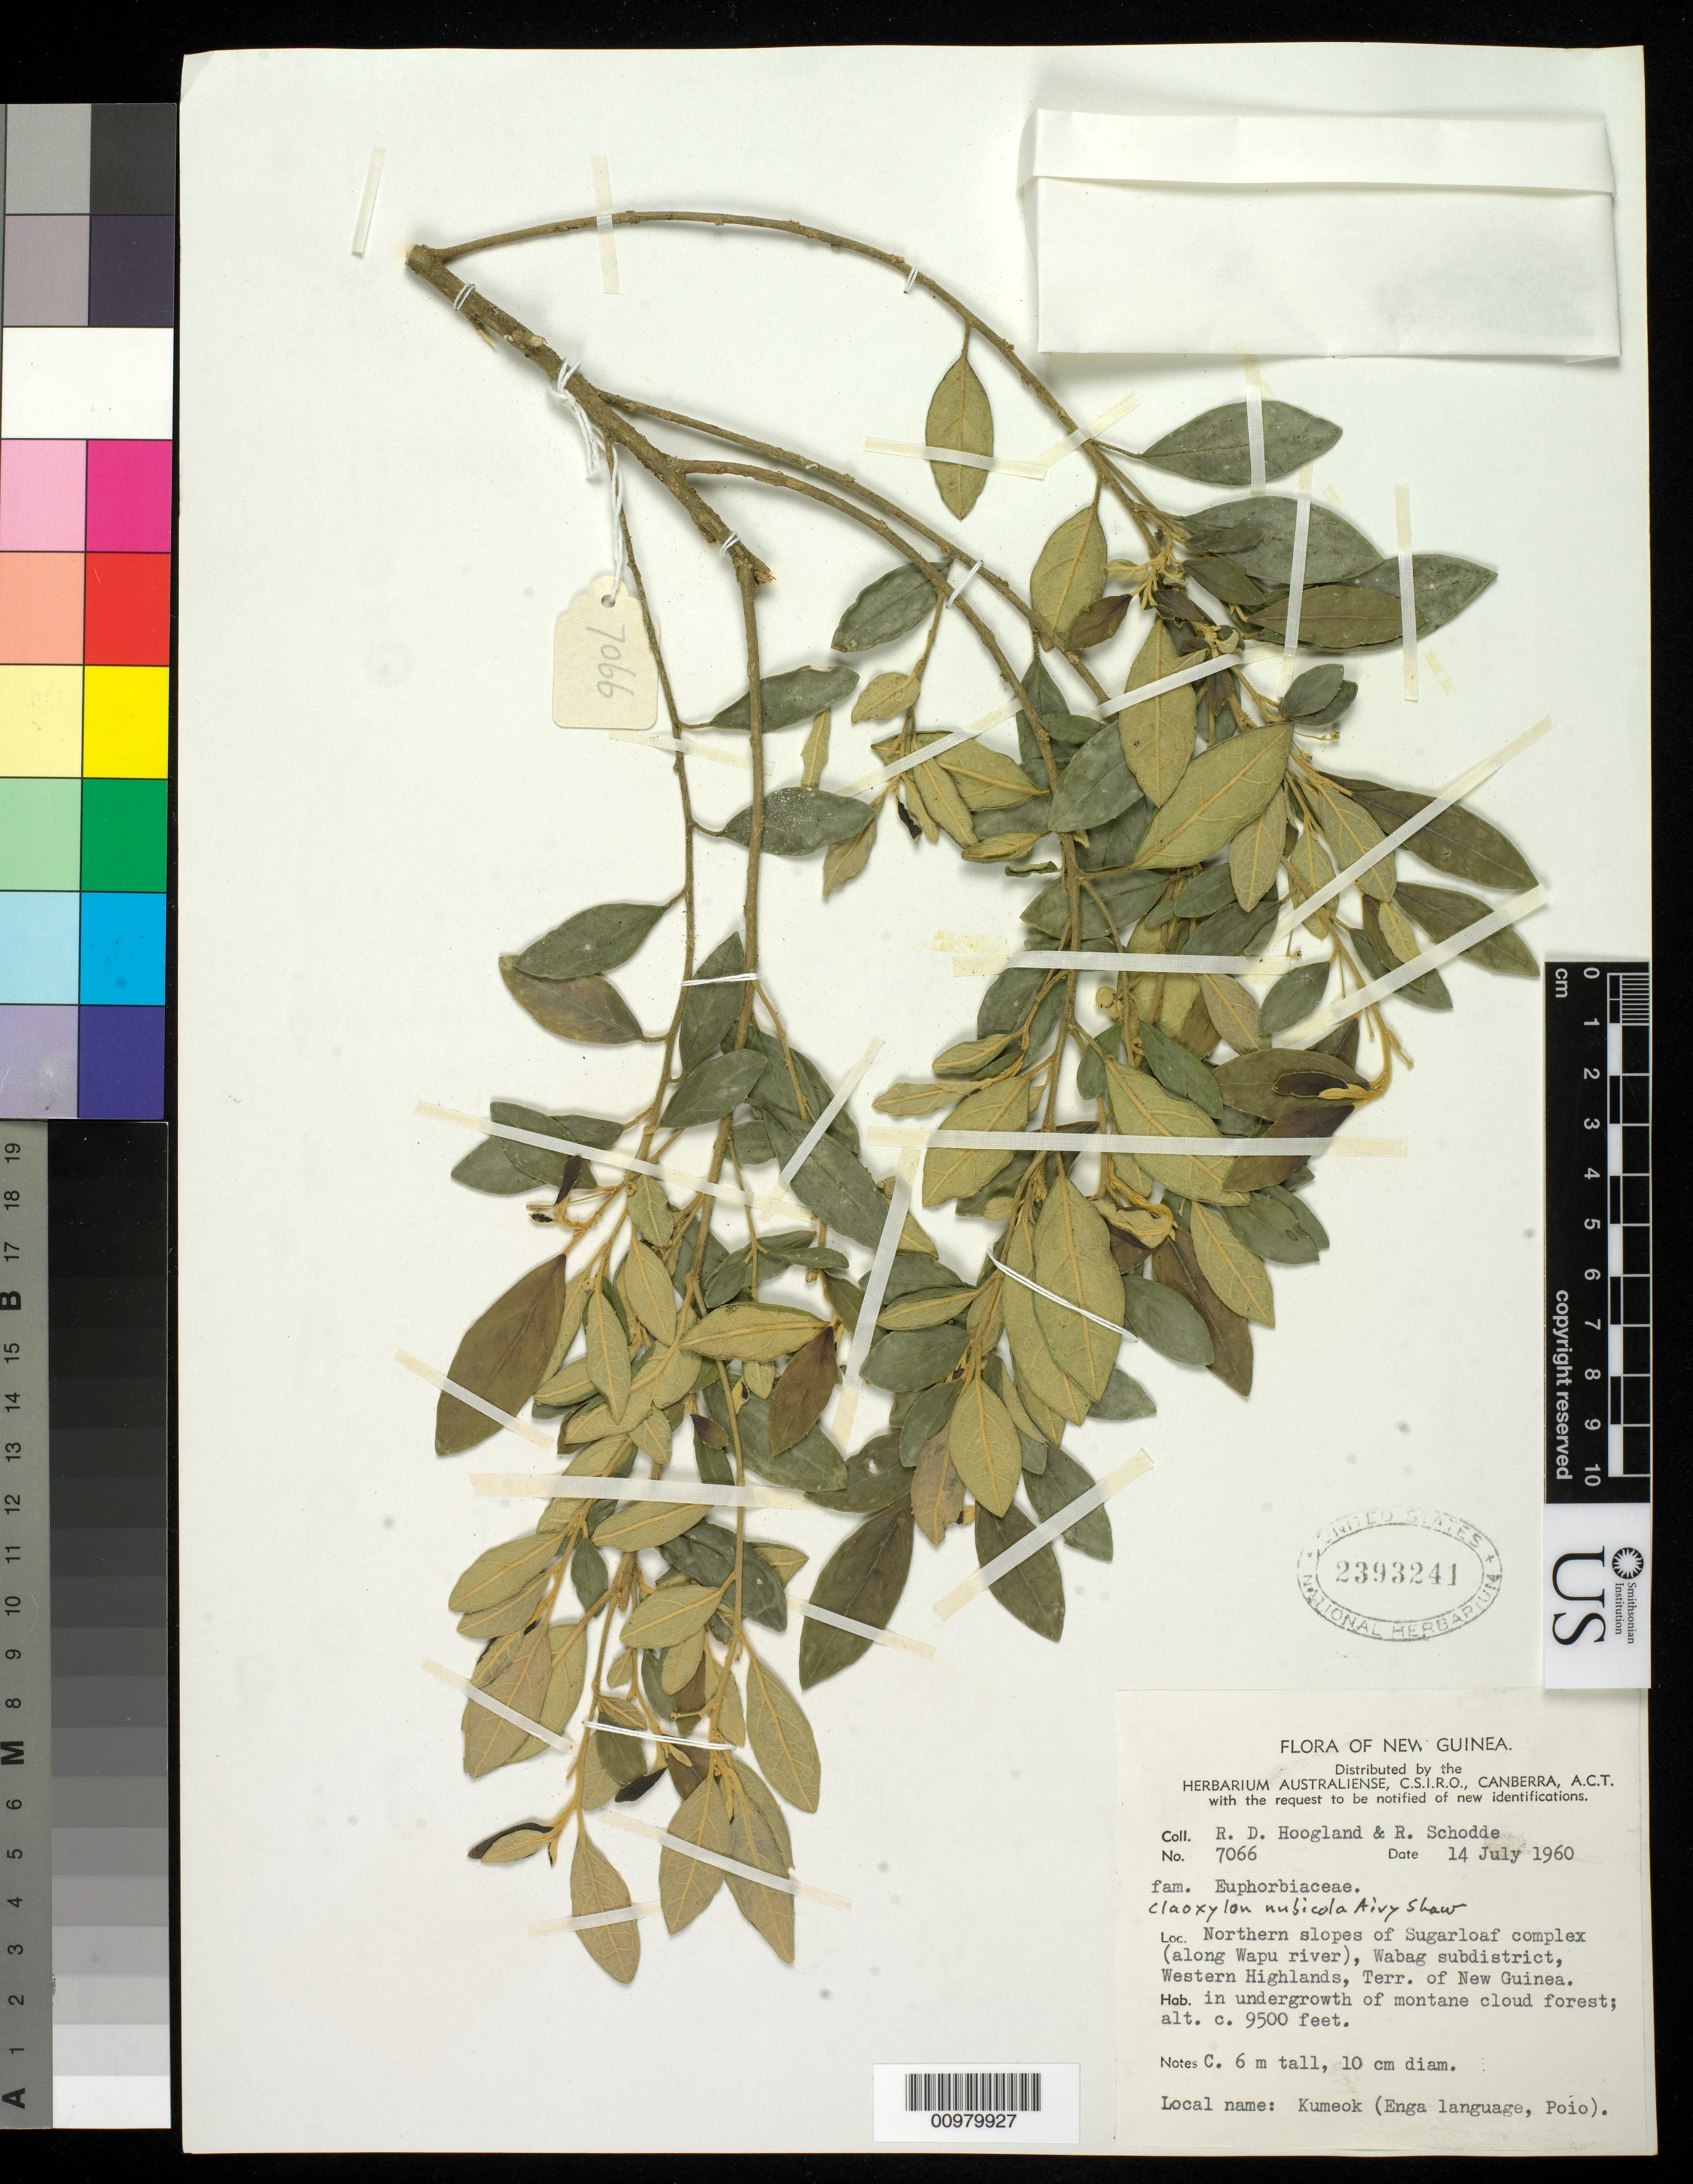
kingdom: Plantae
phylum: Tracheophyta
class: Magnoliopsida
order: Malpighiales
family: Euphorbiaceae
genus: Claoxylon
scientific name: Claoxylon nubicola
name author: Airy Shaw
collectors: R. D. Hoogland & R. Schodde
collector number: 7066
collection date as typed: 14 Jul 1960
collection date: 1960-07-14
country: Papua New Guinea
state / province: Enga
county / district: Wabag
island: New Guinea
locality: Wabag subdistrict, Northern slopes of Sugarloaf Complex (along Wapu River), Montane Cloud Forest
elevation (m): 2896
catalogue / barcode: US 2393241